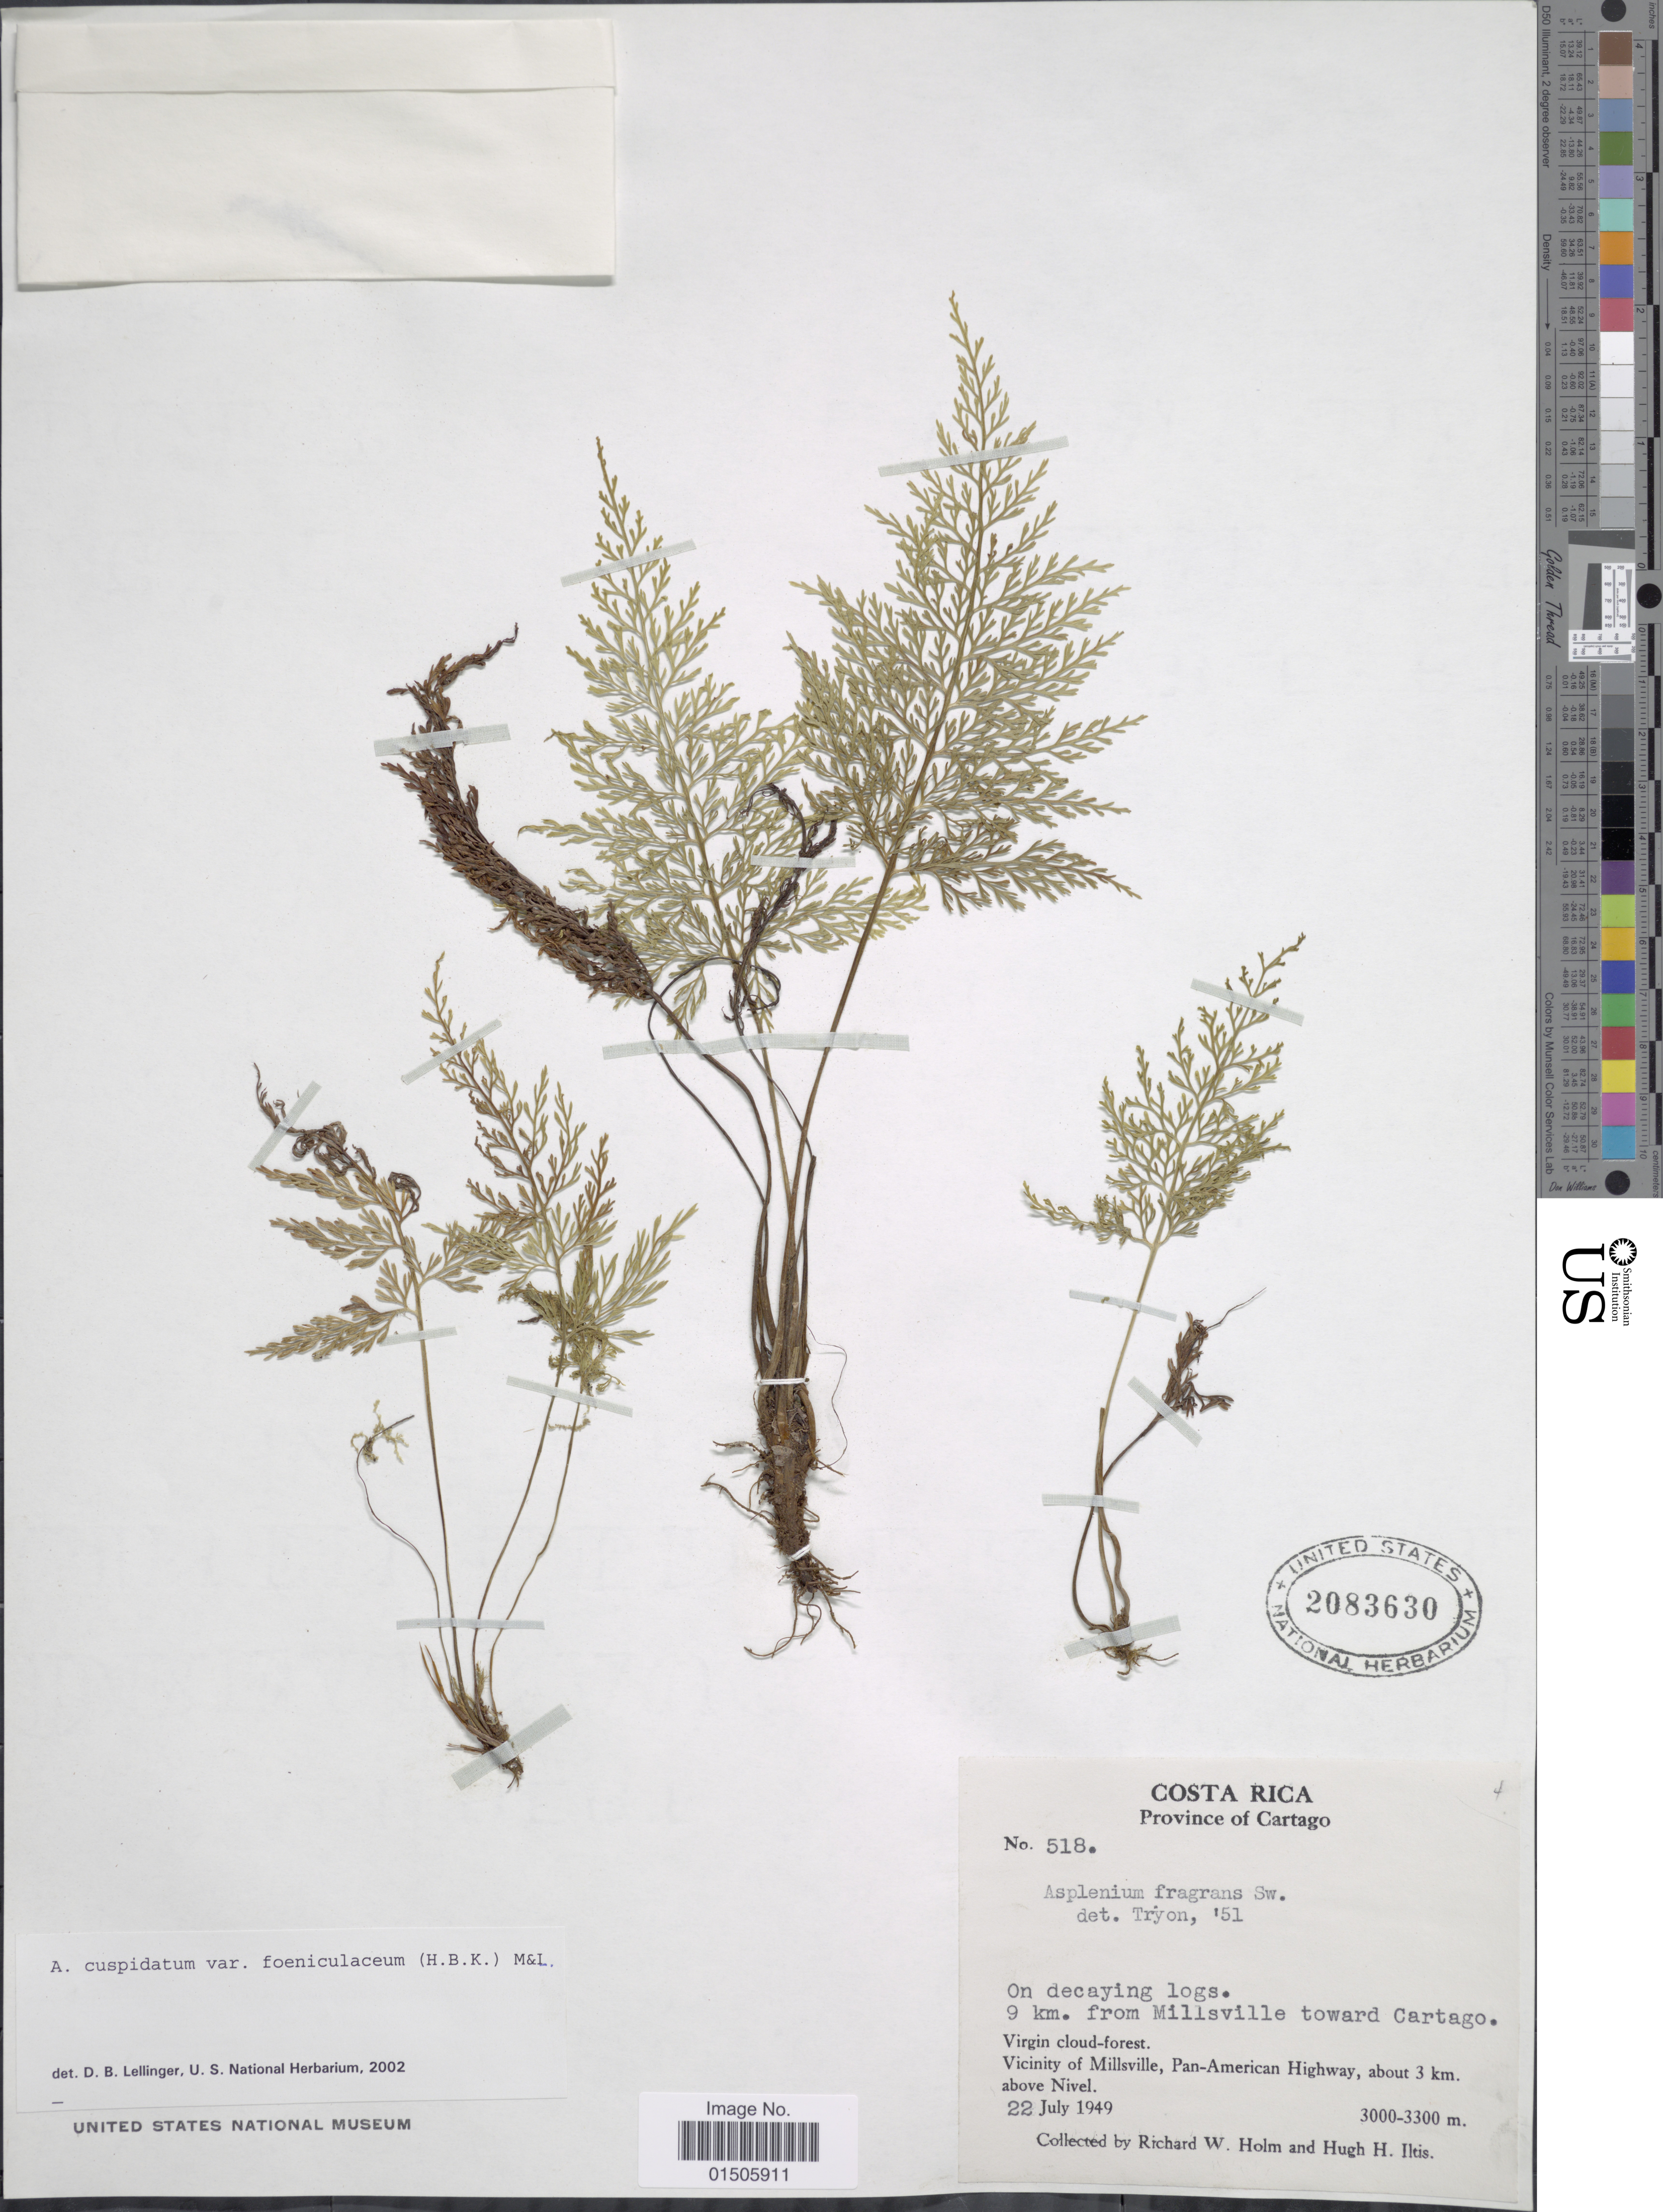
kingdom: Plantae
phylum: Tracheophyta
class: Polypodiopsida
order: Polypodiales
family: Aspleniaceae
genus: Asplenium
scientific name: Asplenium cuspidatum var. foeniculaceum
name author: (Kunth) C.V. Morton & Lellinger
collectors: R. W. Holm & H. H. Iltis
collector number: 518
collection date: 1949-07-22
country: Costa Rica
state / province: Cartago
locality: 9 km from Millsville toward Cartago. Vicinity of Millsville, Pan-American highway, about 3 km. above Nivel.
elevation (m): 3000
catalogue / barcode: US 2083630